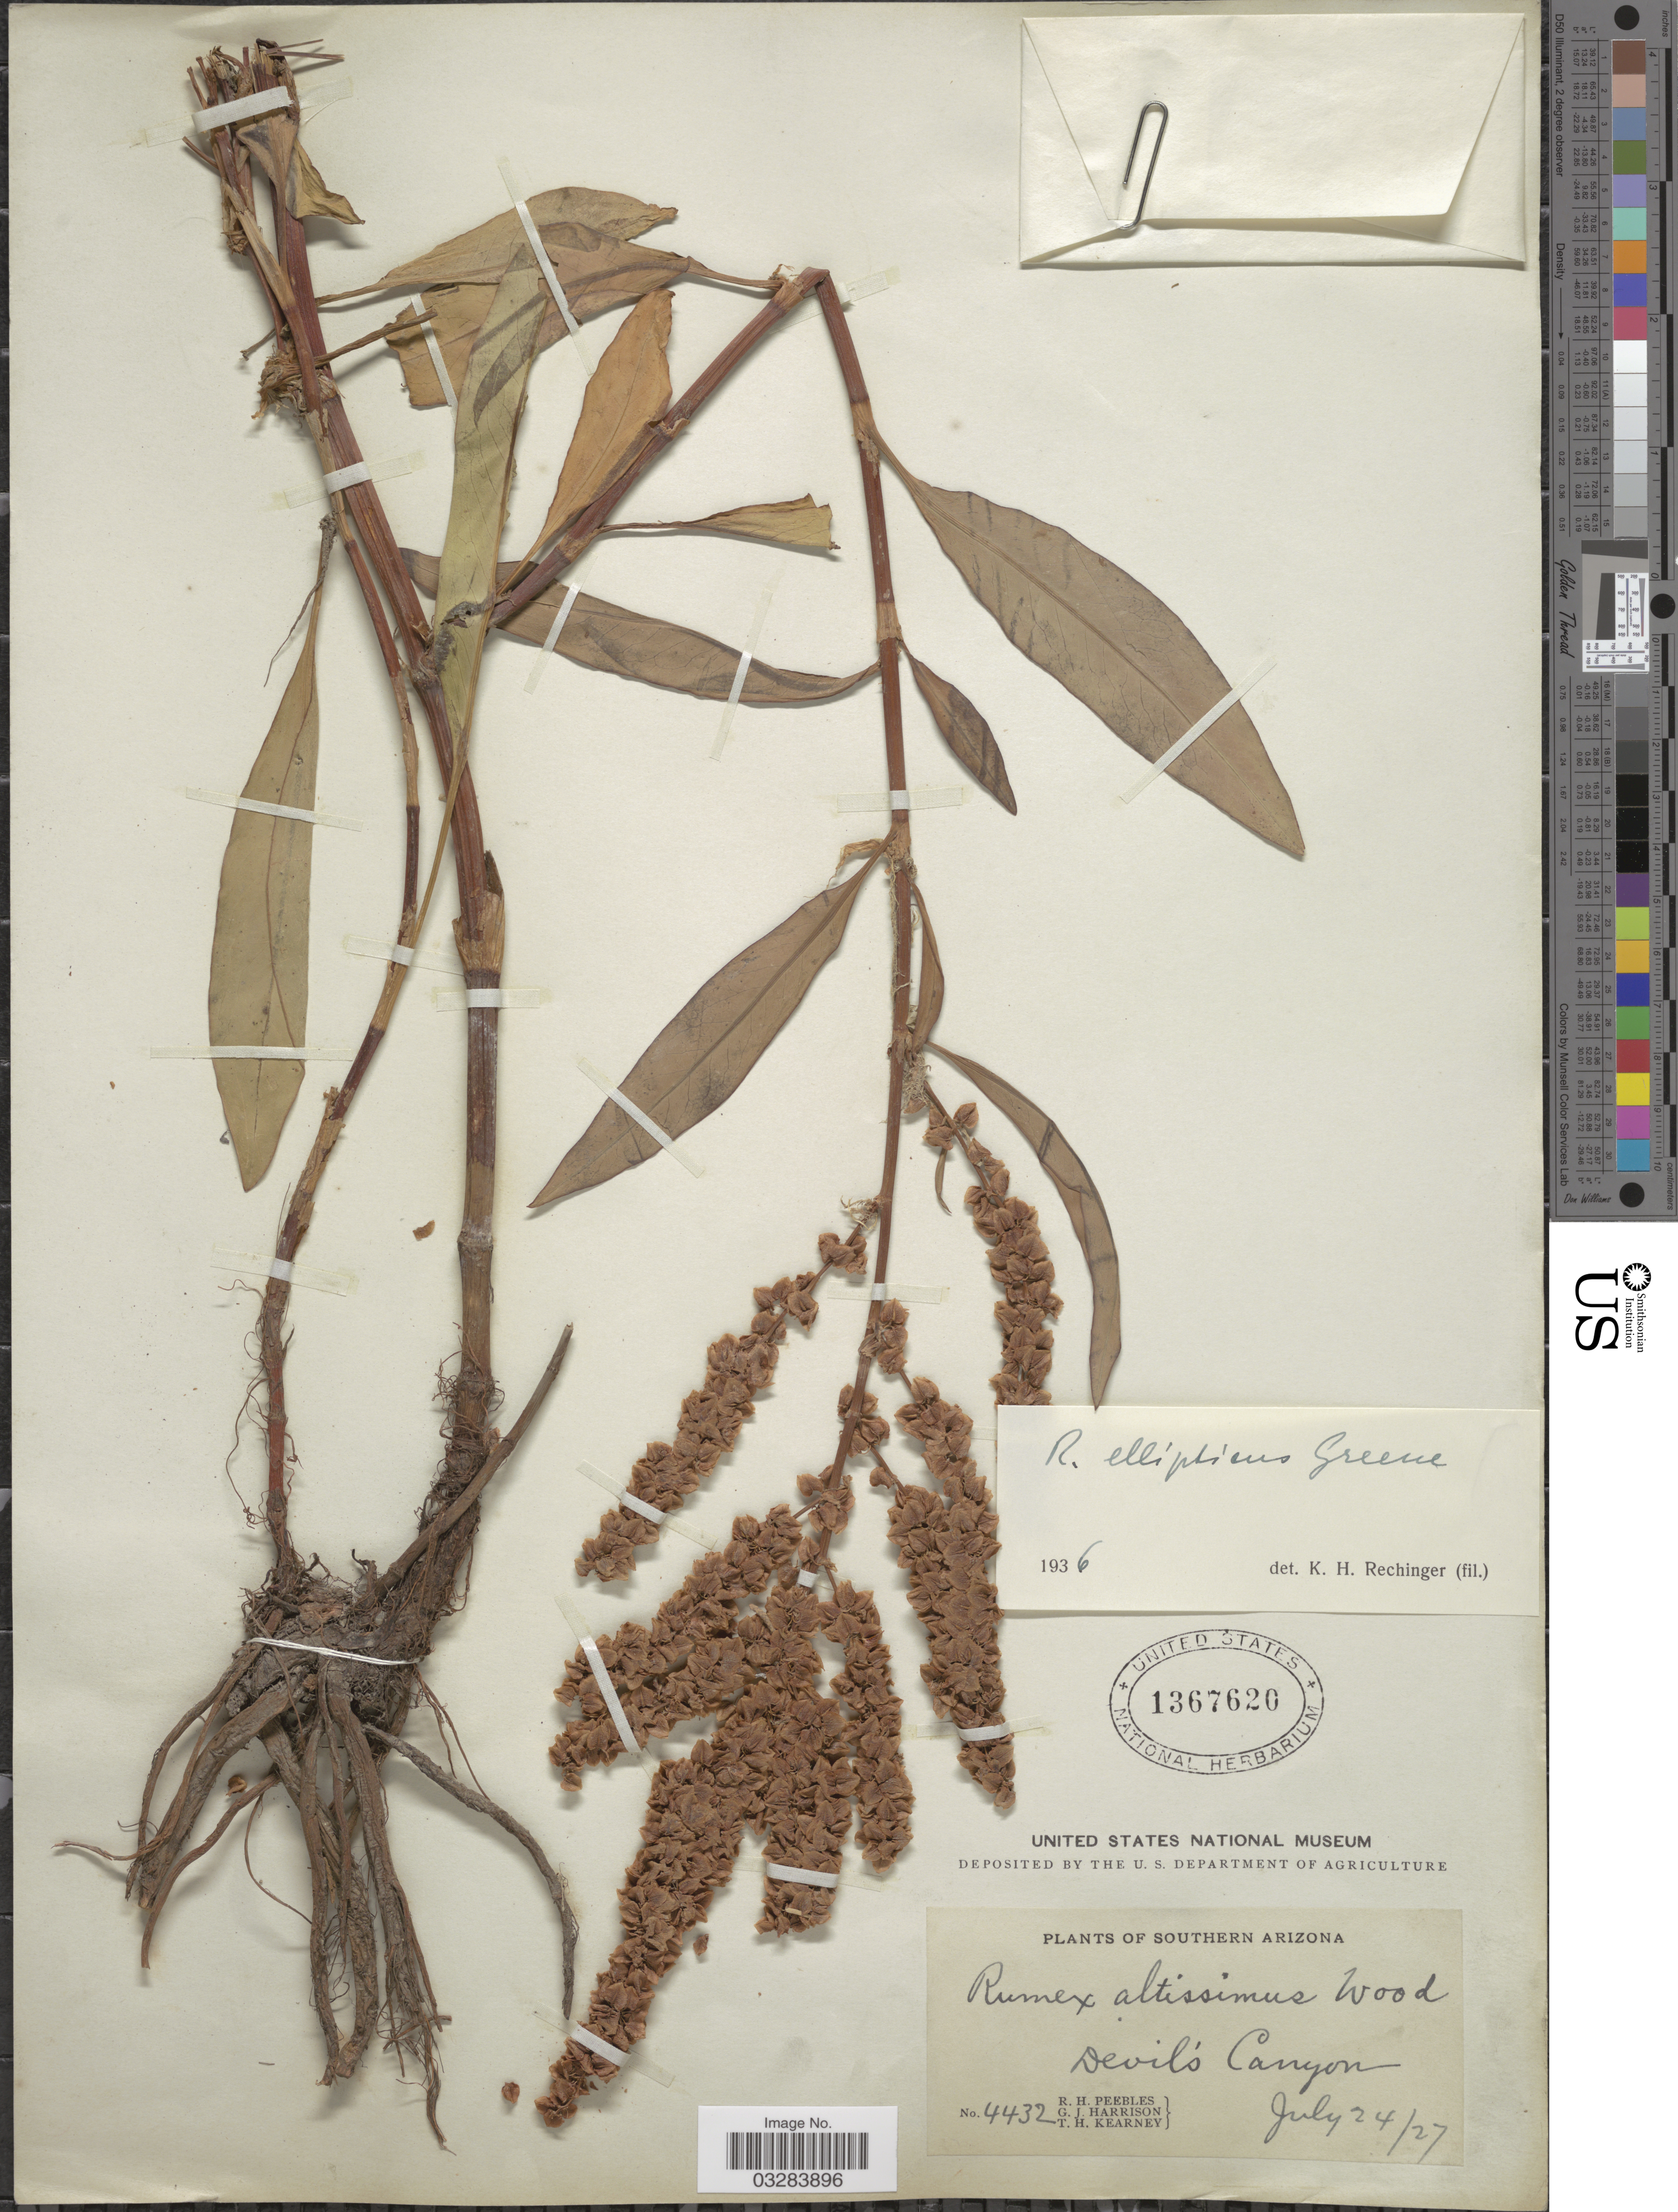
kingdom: Plantae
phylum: Tracheophyta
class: Magnoliopsida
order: Caryophyllales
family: Polygonaceae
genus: Rumex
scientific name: Rumex ellipticus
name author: Greene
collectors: R. H. Peebles, G. J. Harrison & T. H. Kearney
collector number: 4432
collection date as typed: Transcribed d/m/y: 24/7/27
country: United States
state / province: Arizona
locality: Southern Arizona. Devil's Canyon.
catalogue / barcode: US 1367620